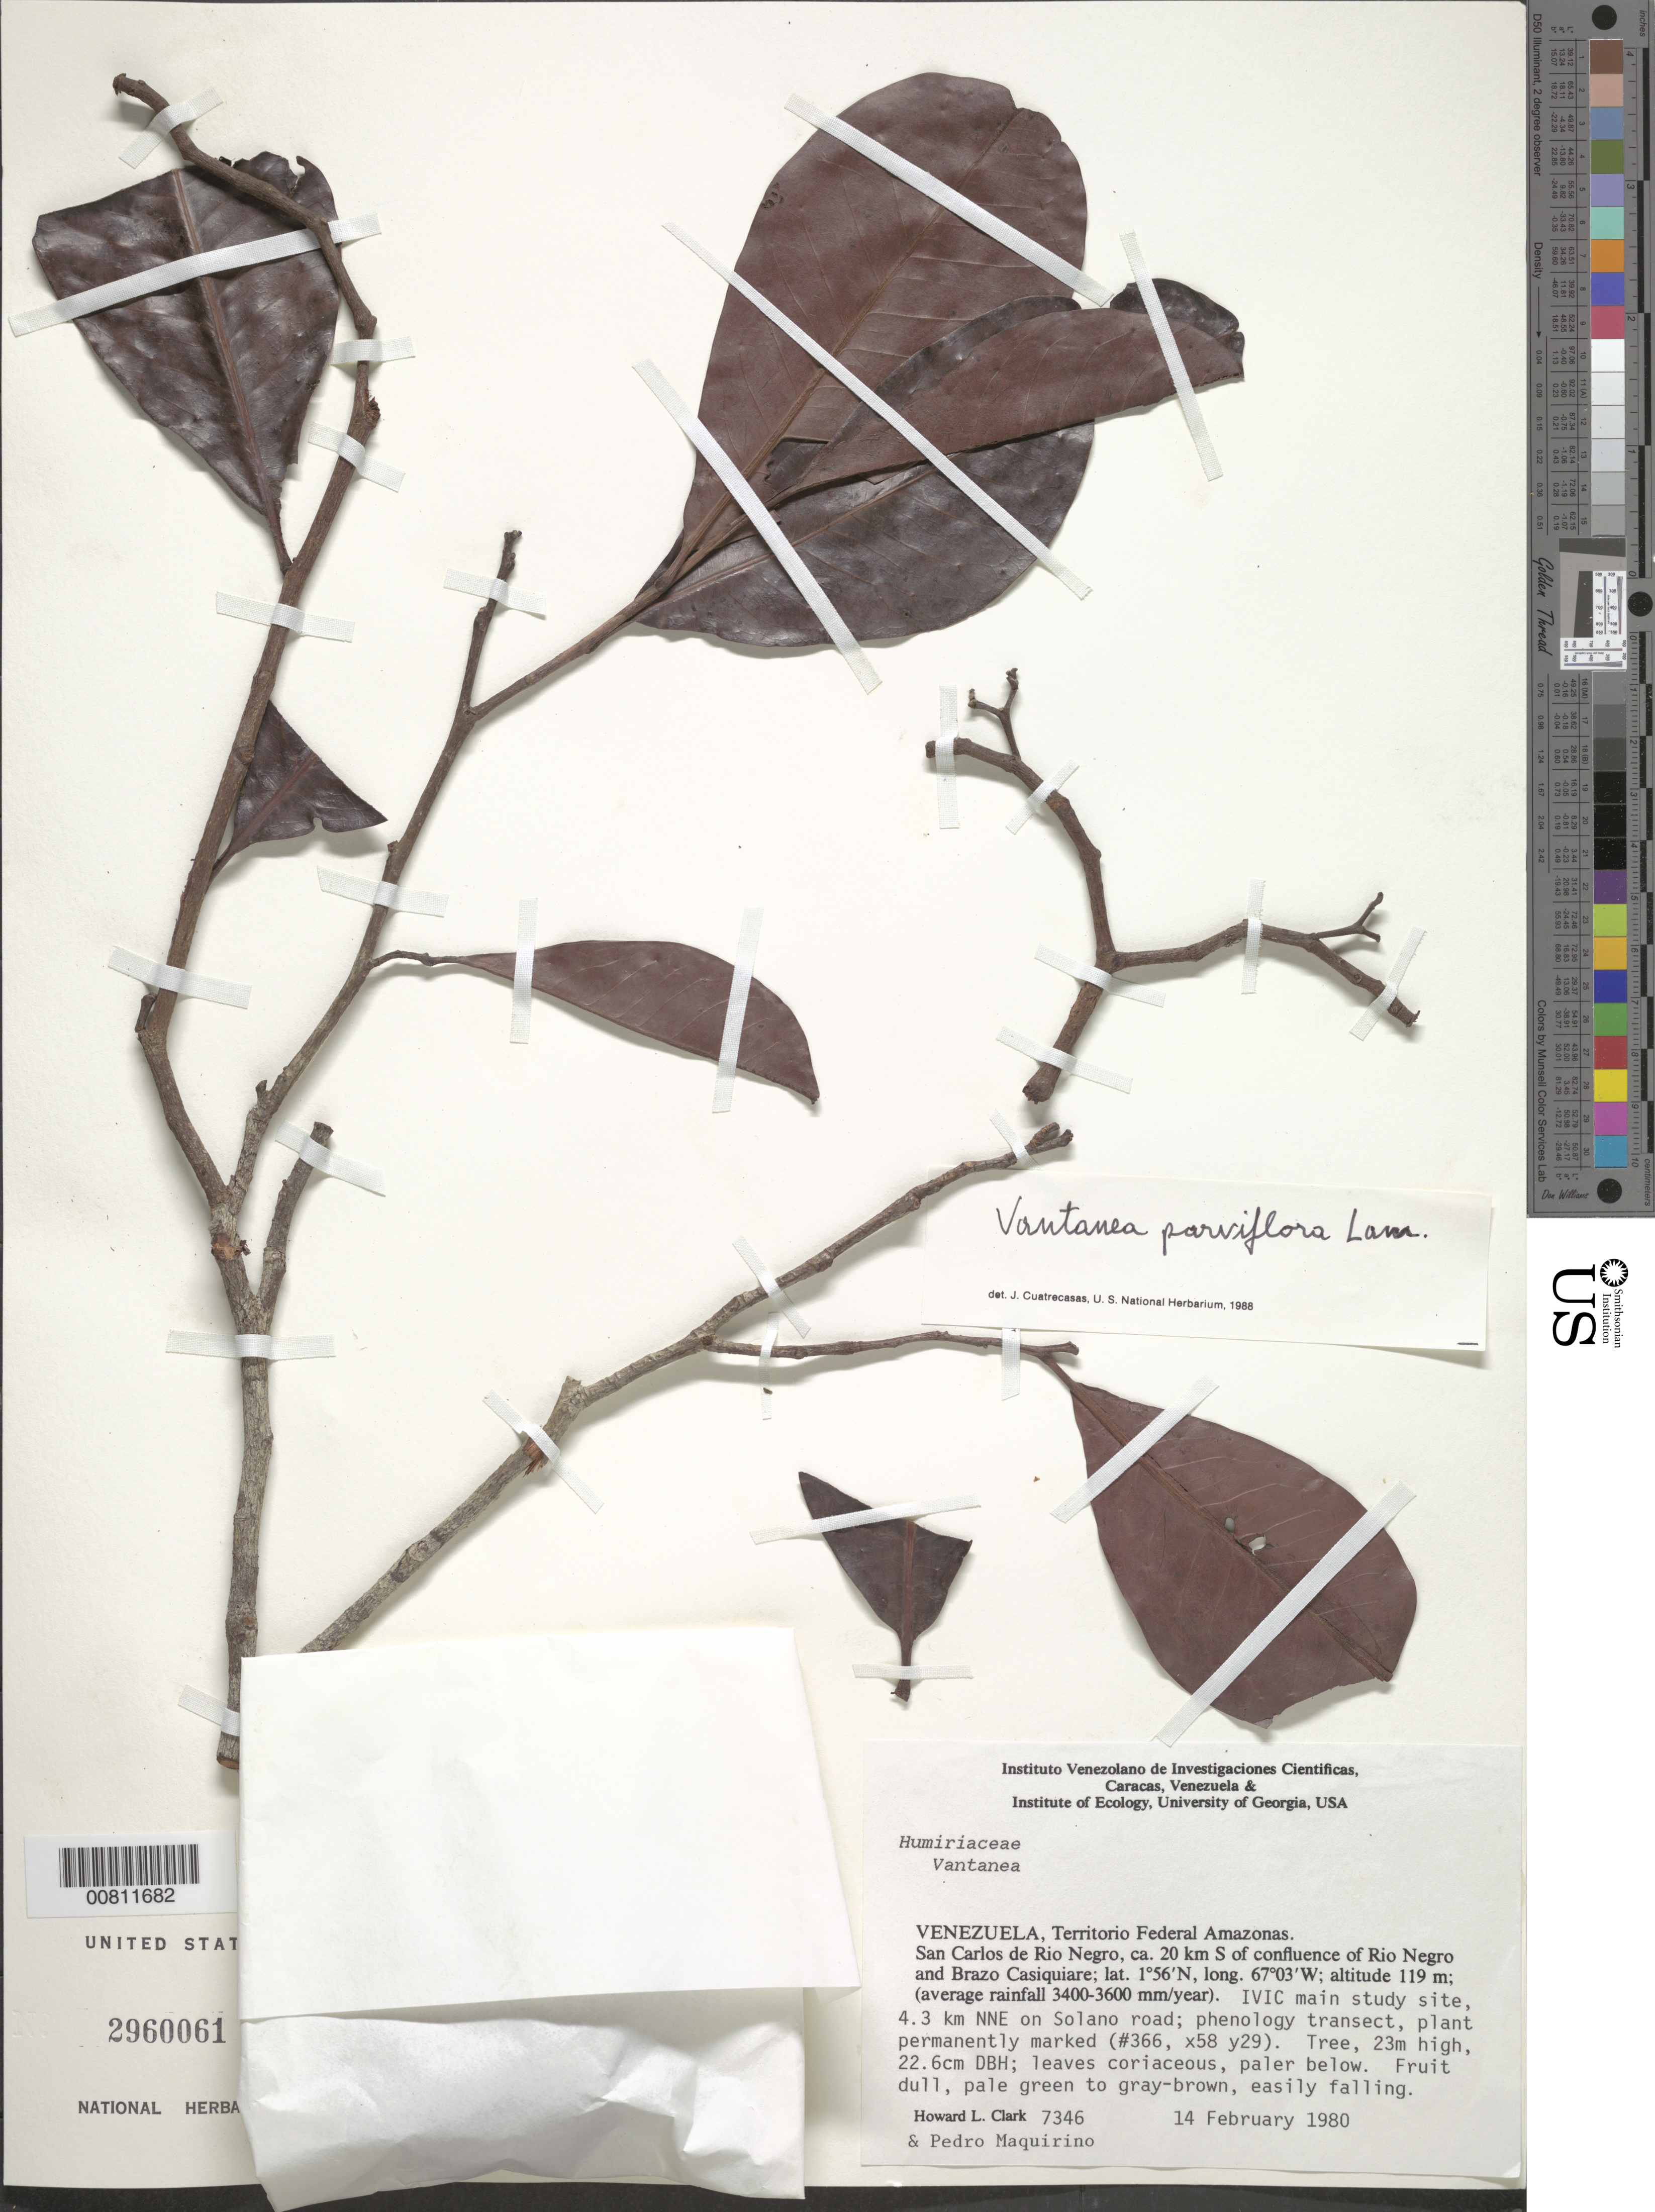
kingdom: Plantae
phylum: Tracheophyta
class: Magnoliopsida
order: Malpighiales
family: Humiriaceae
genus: Vantanea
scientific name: Vantanea parviflora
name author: Lam.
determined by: Cuatrecasas, J.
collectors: H. L. Clark & P. Maquirino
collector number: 7346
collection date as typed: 14-Feb-80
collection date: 1980-02-14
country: Venezuela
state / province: Amazonas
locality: San Carlos de Río Negro, ca. 20 km S of confluence of Río Negro and Brazo Casiquiare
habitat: On road; IVIC main study site; phenology transect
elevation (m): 119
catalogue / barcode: US 2960061